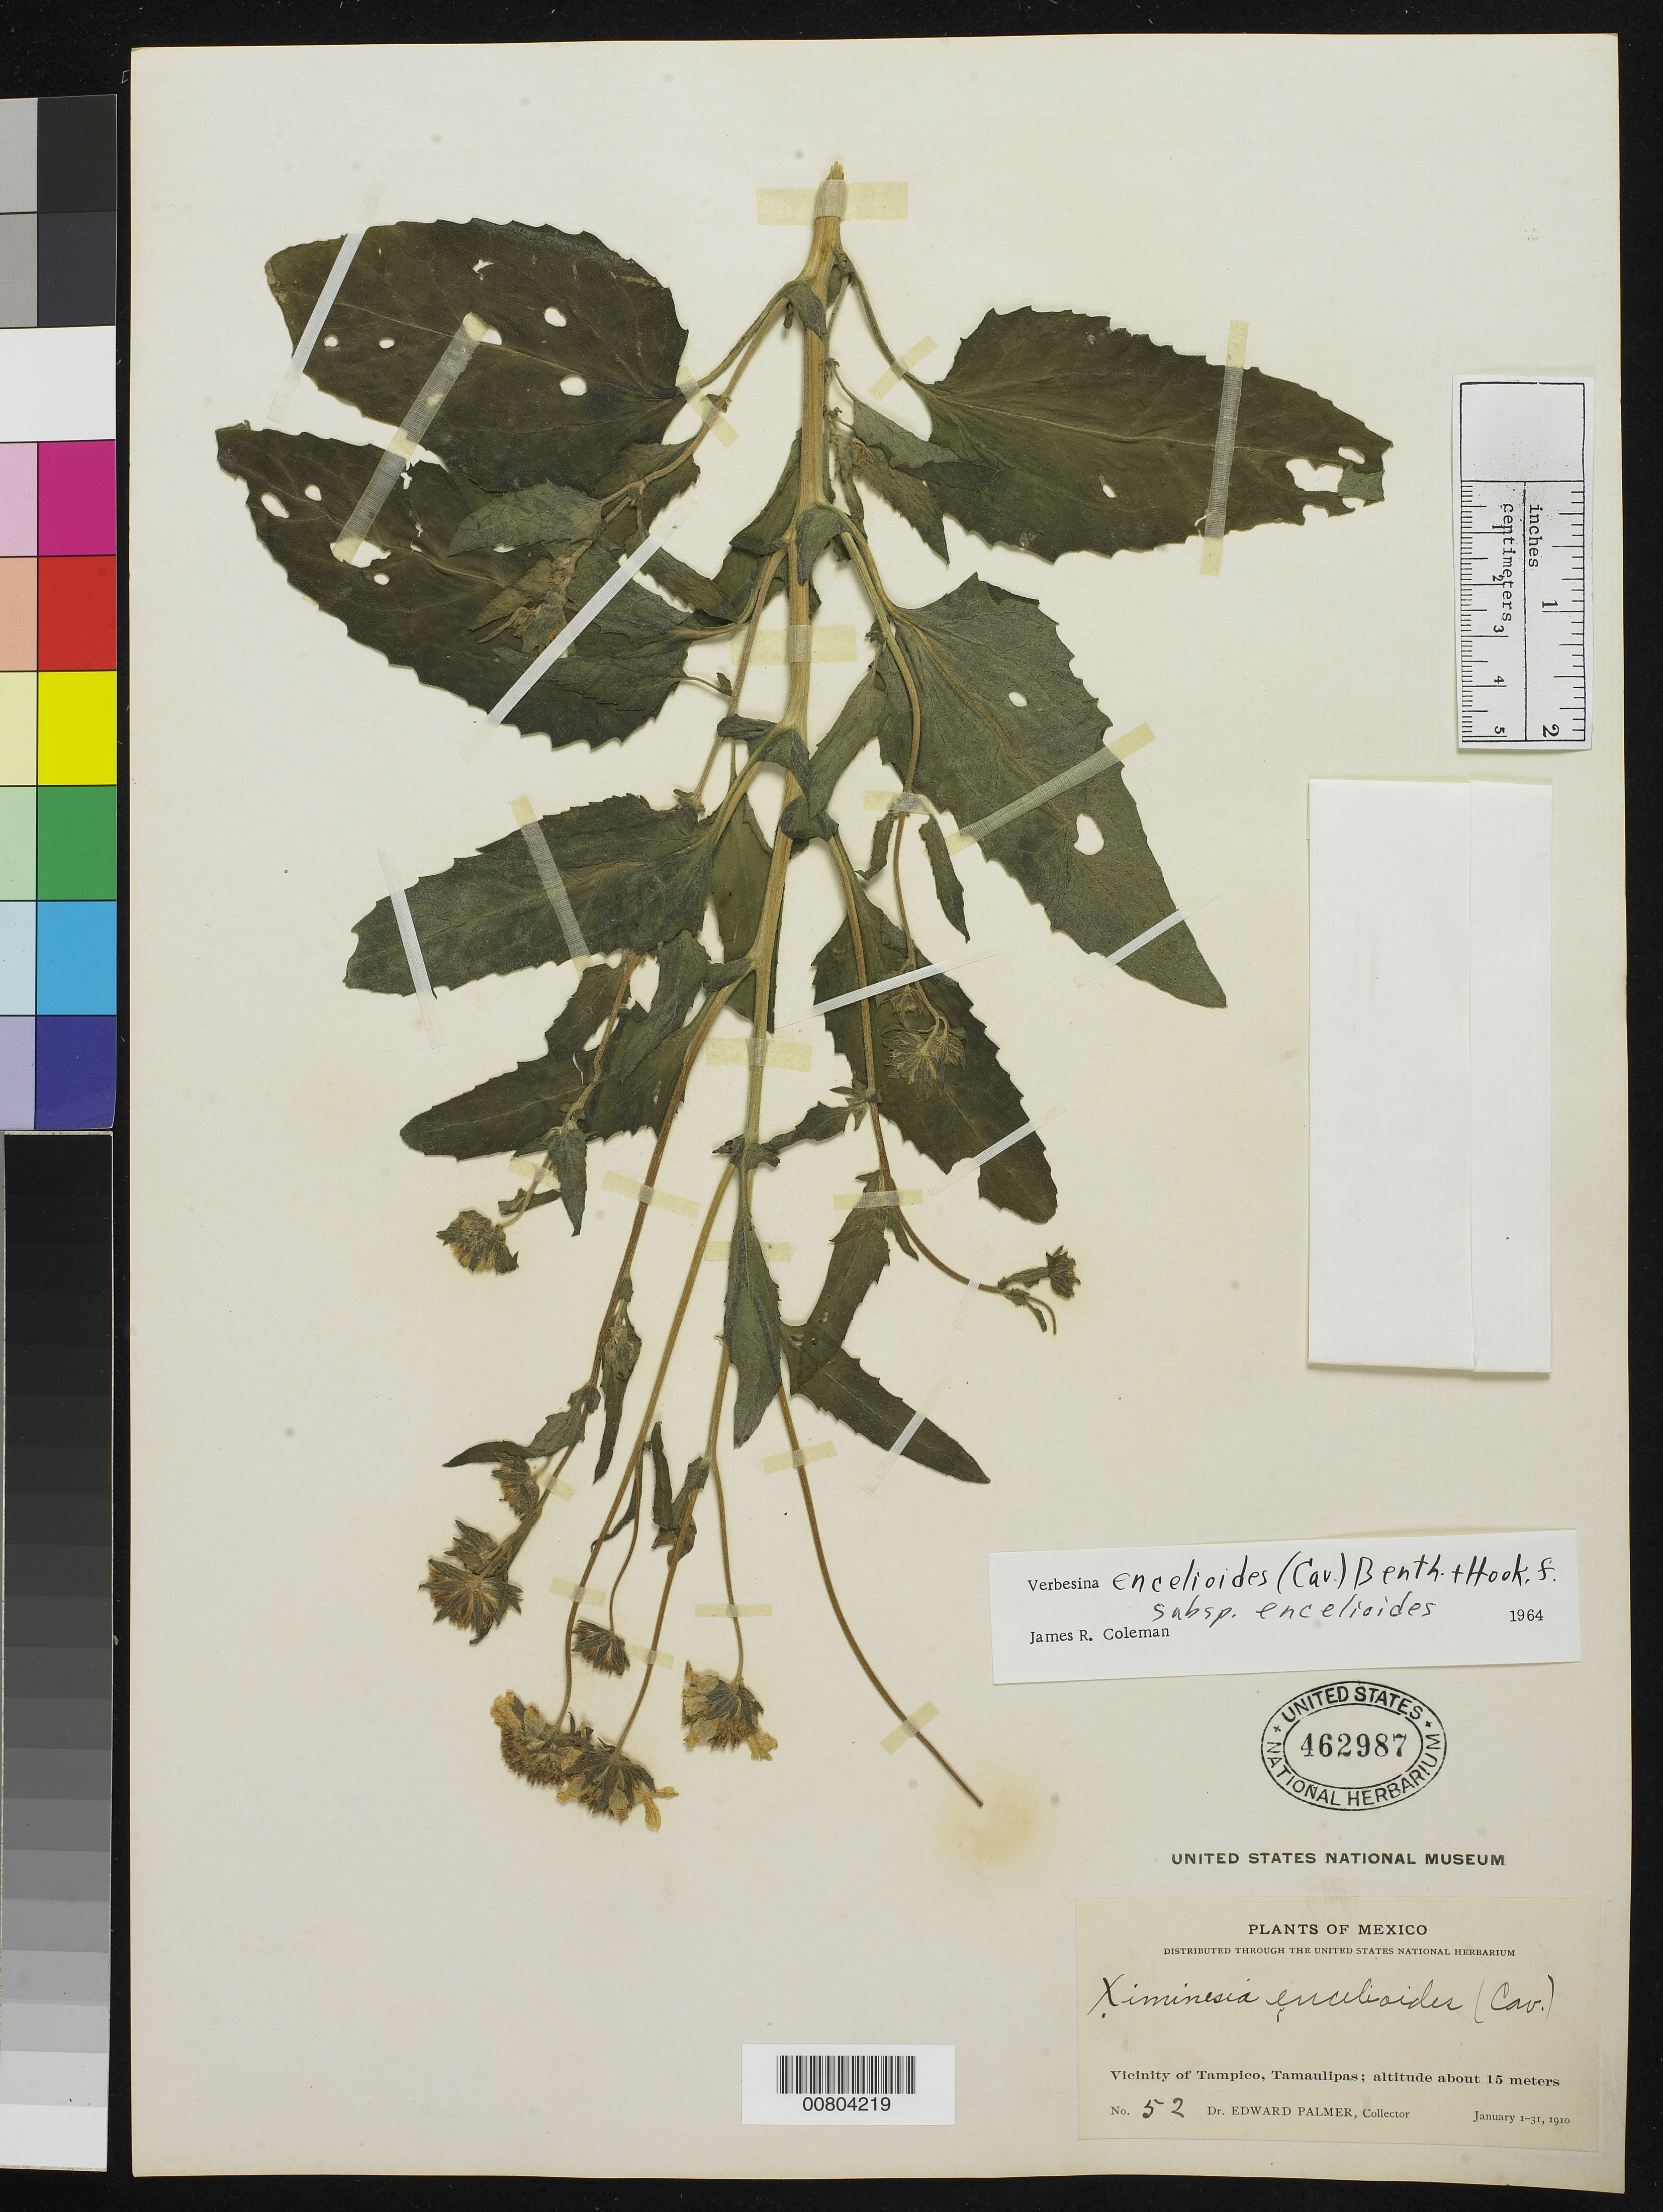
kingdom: Plantae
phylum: Tracheophyta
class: Magnoliopsida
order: Asterales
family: Asteraceae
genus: Verbesina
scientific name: Verbesina encelioides subsp. encelioides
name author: (Cav.) Benth. & Hook.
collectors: E. Palmer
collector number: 52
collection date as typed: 01 Jan 1910 to 31 Jan 1910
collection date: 1910-01-01/1910-01-31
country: Mexico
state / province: Tamaulipas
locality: Vicinity of Tampico, Tamaulipas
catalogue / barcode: US 462987